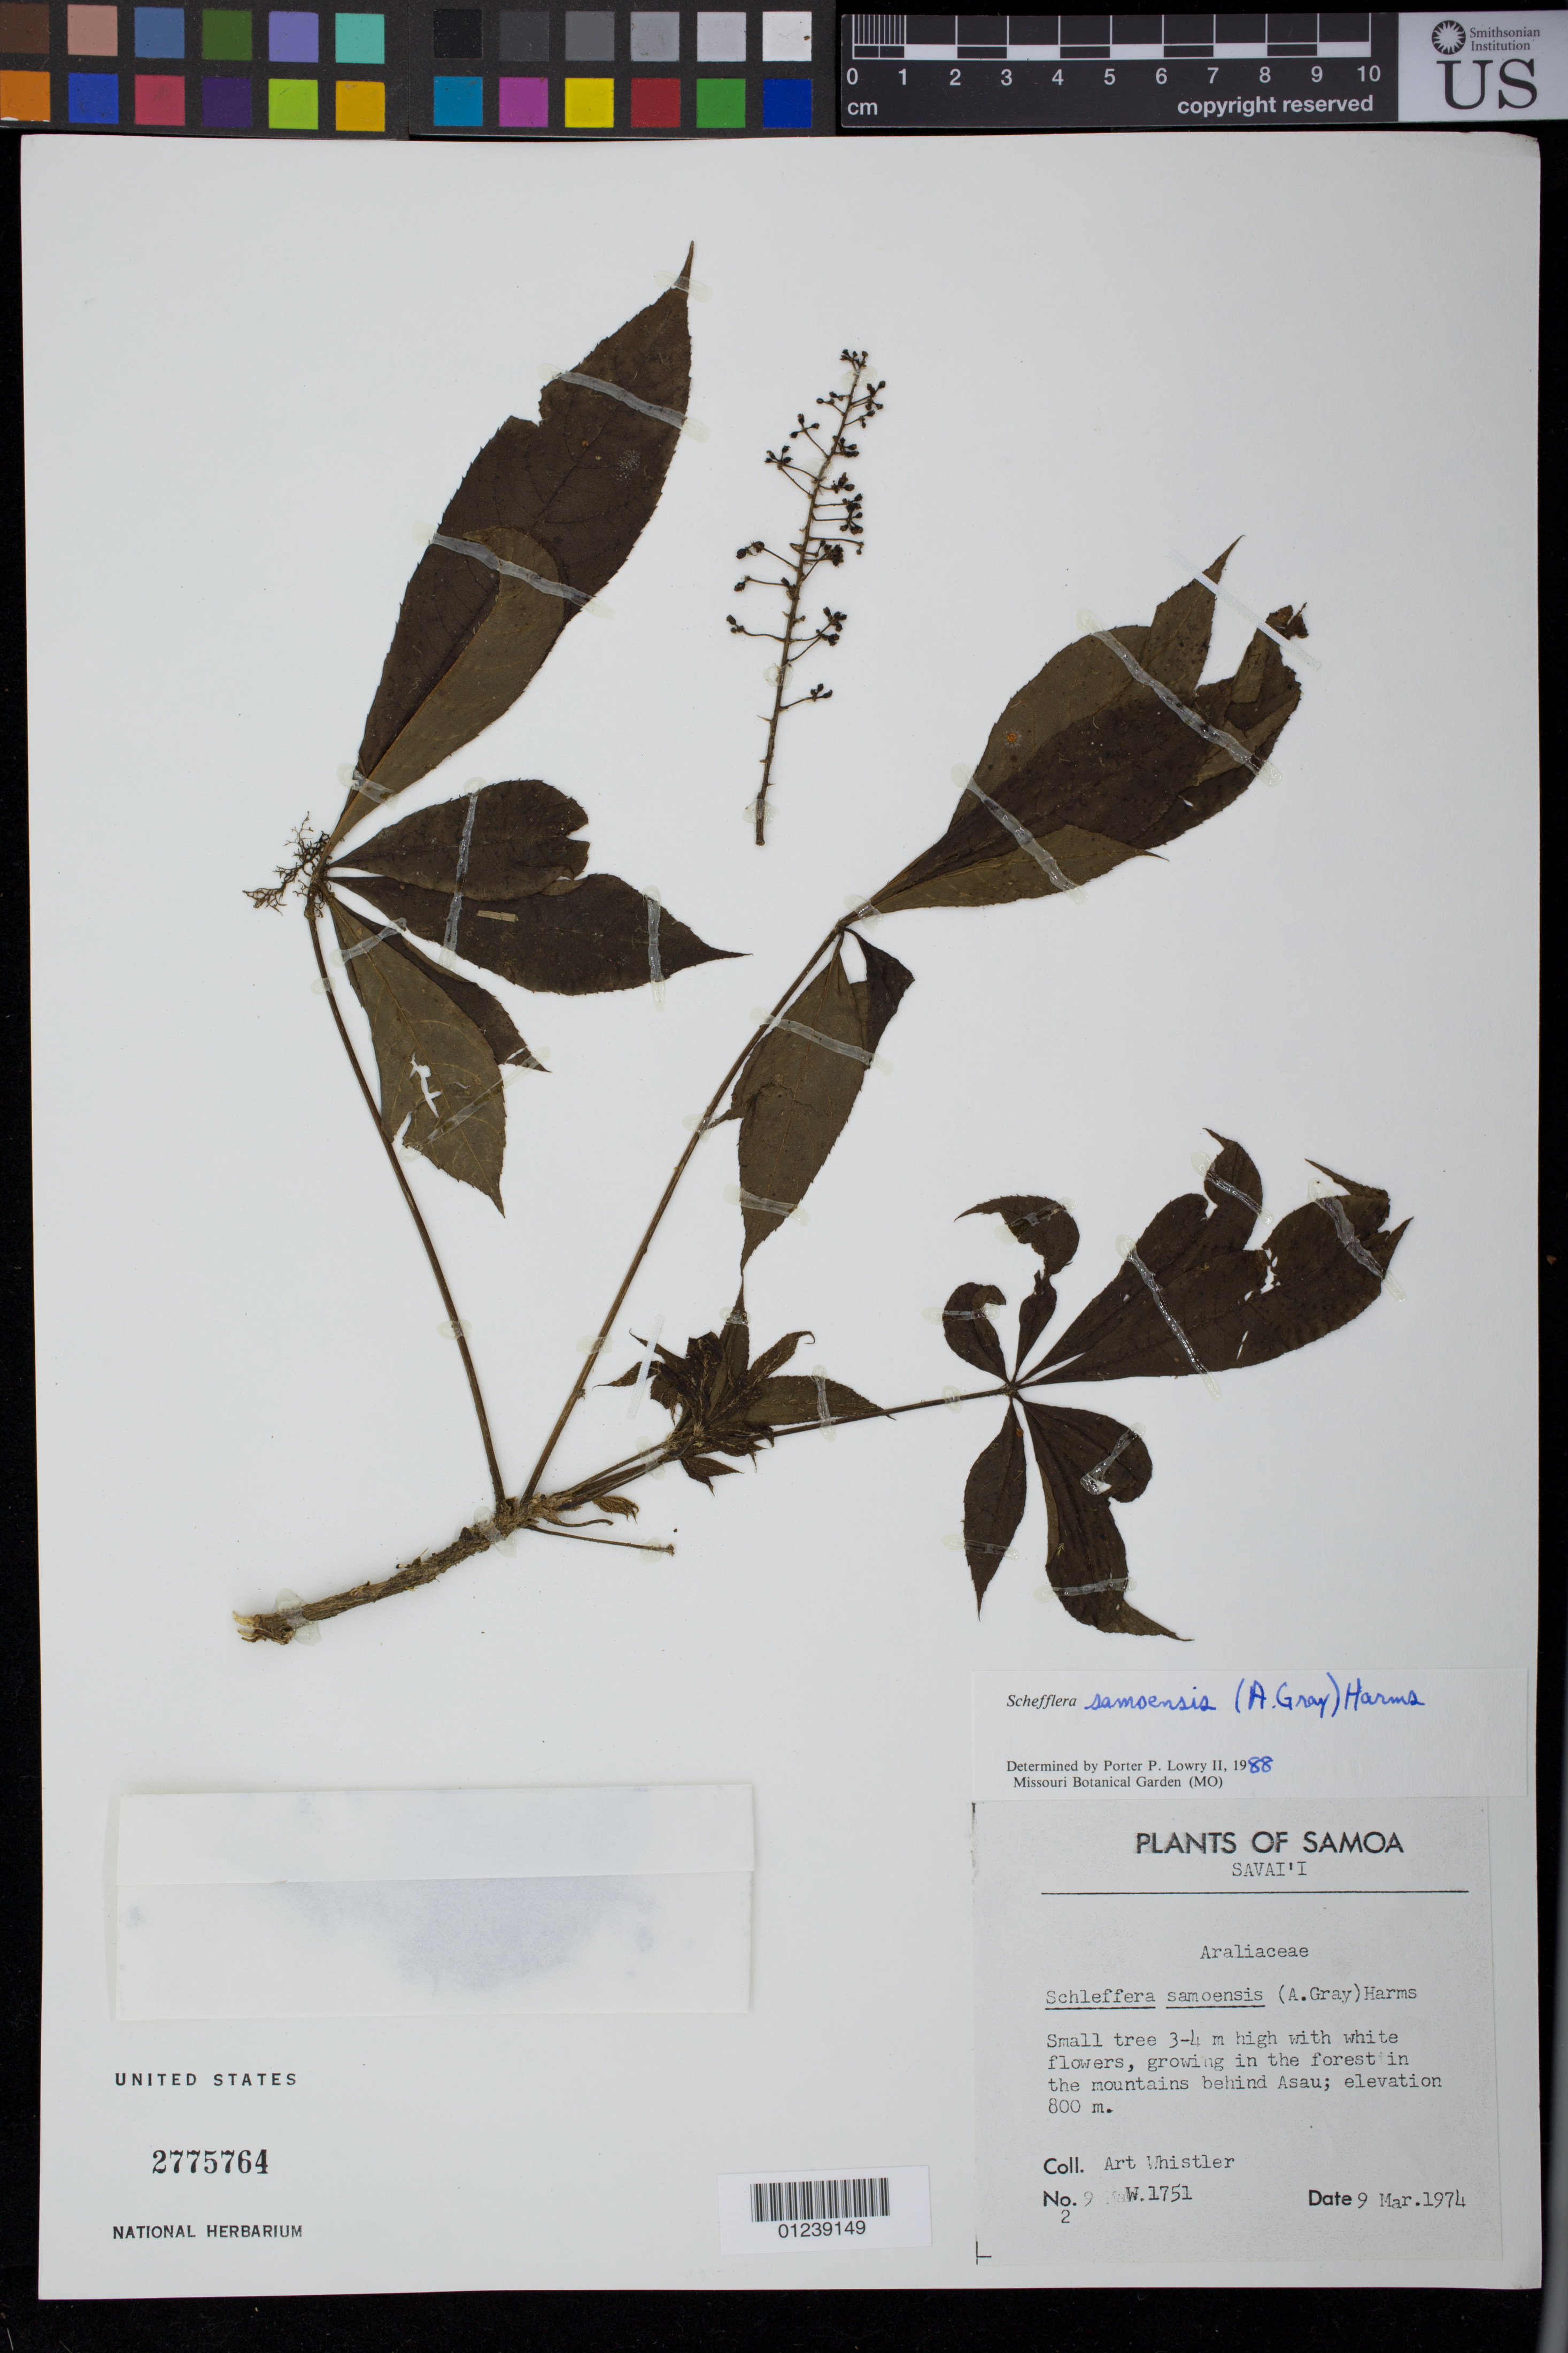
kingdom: Plantae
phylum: Tracheophyta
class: Magnoliopsida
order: Apiales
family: Araliaceae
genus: Schefflera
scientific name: Schefflera samoensis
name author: (A. Gray) Harms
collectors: A. Whistler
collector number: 1751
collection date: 1974-03-09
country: Samoa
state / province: Vaisigano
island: Savai'i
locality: Mountains behind Asau.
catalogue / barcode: US 2775764